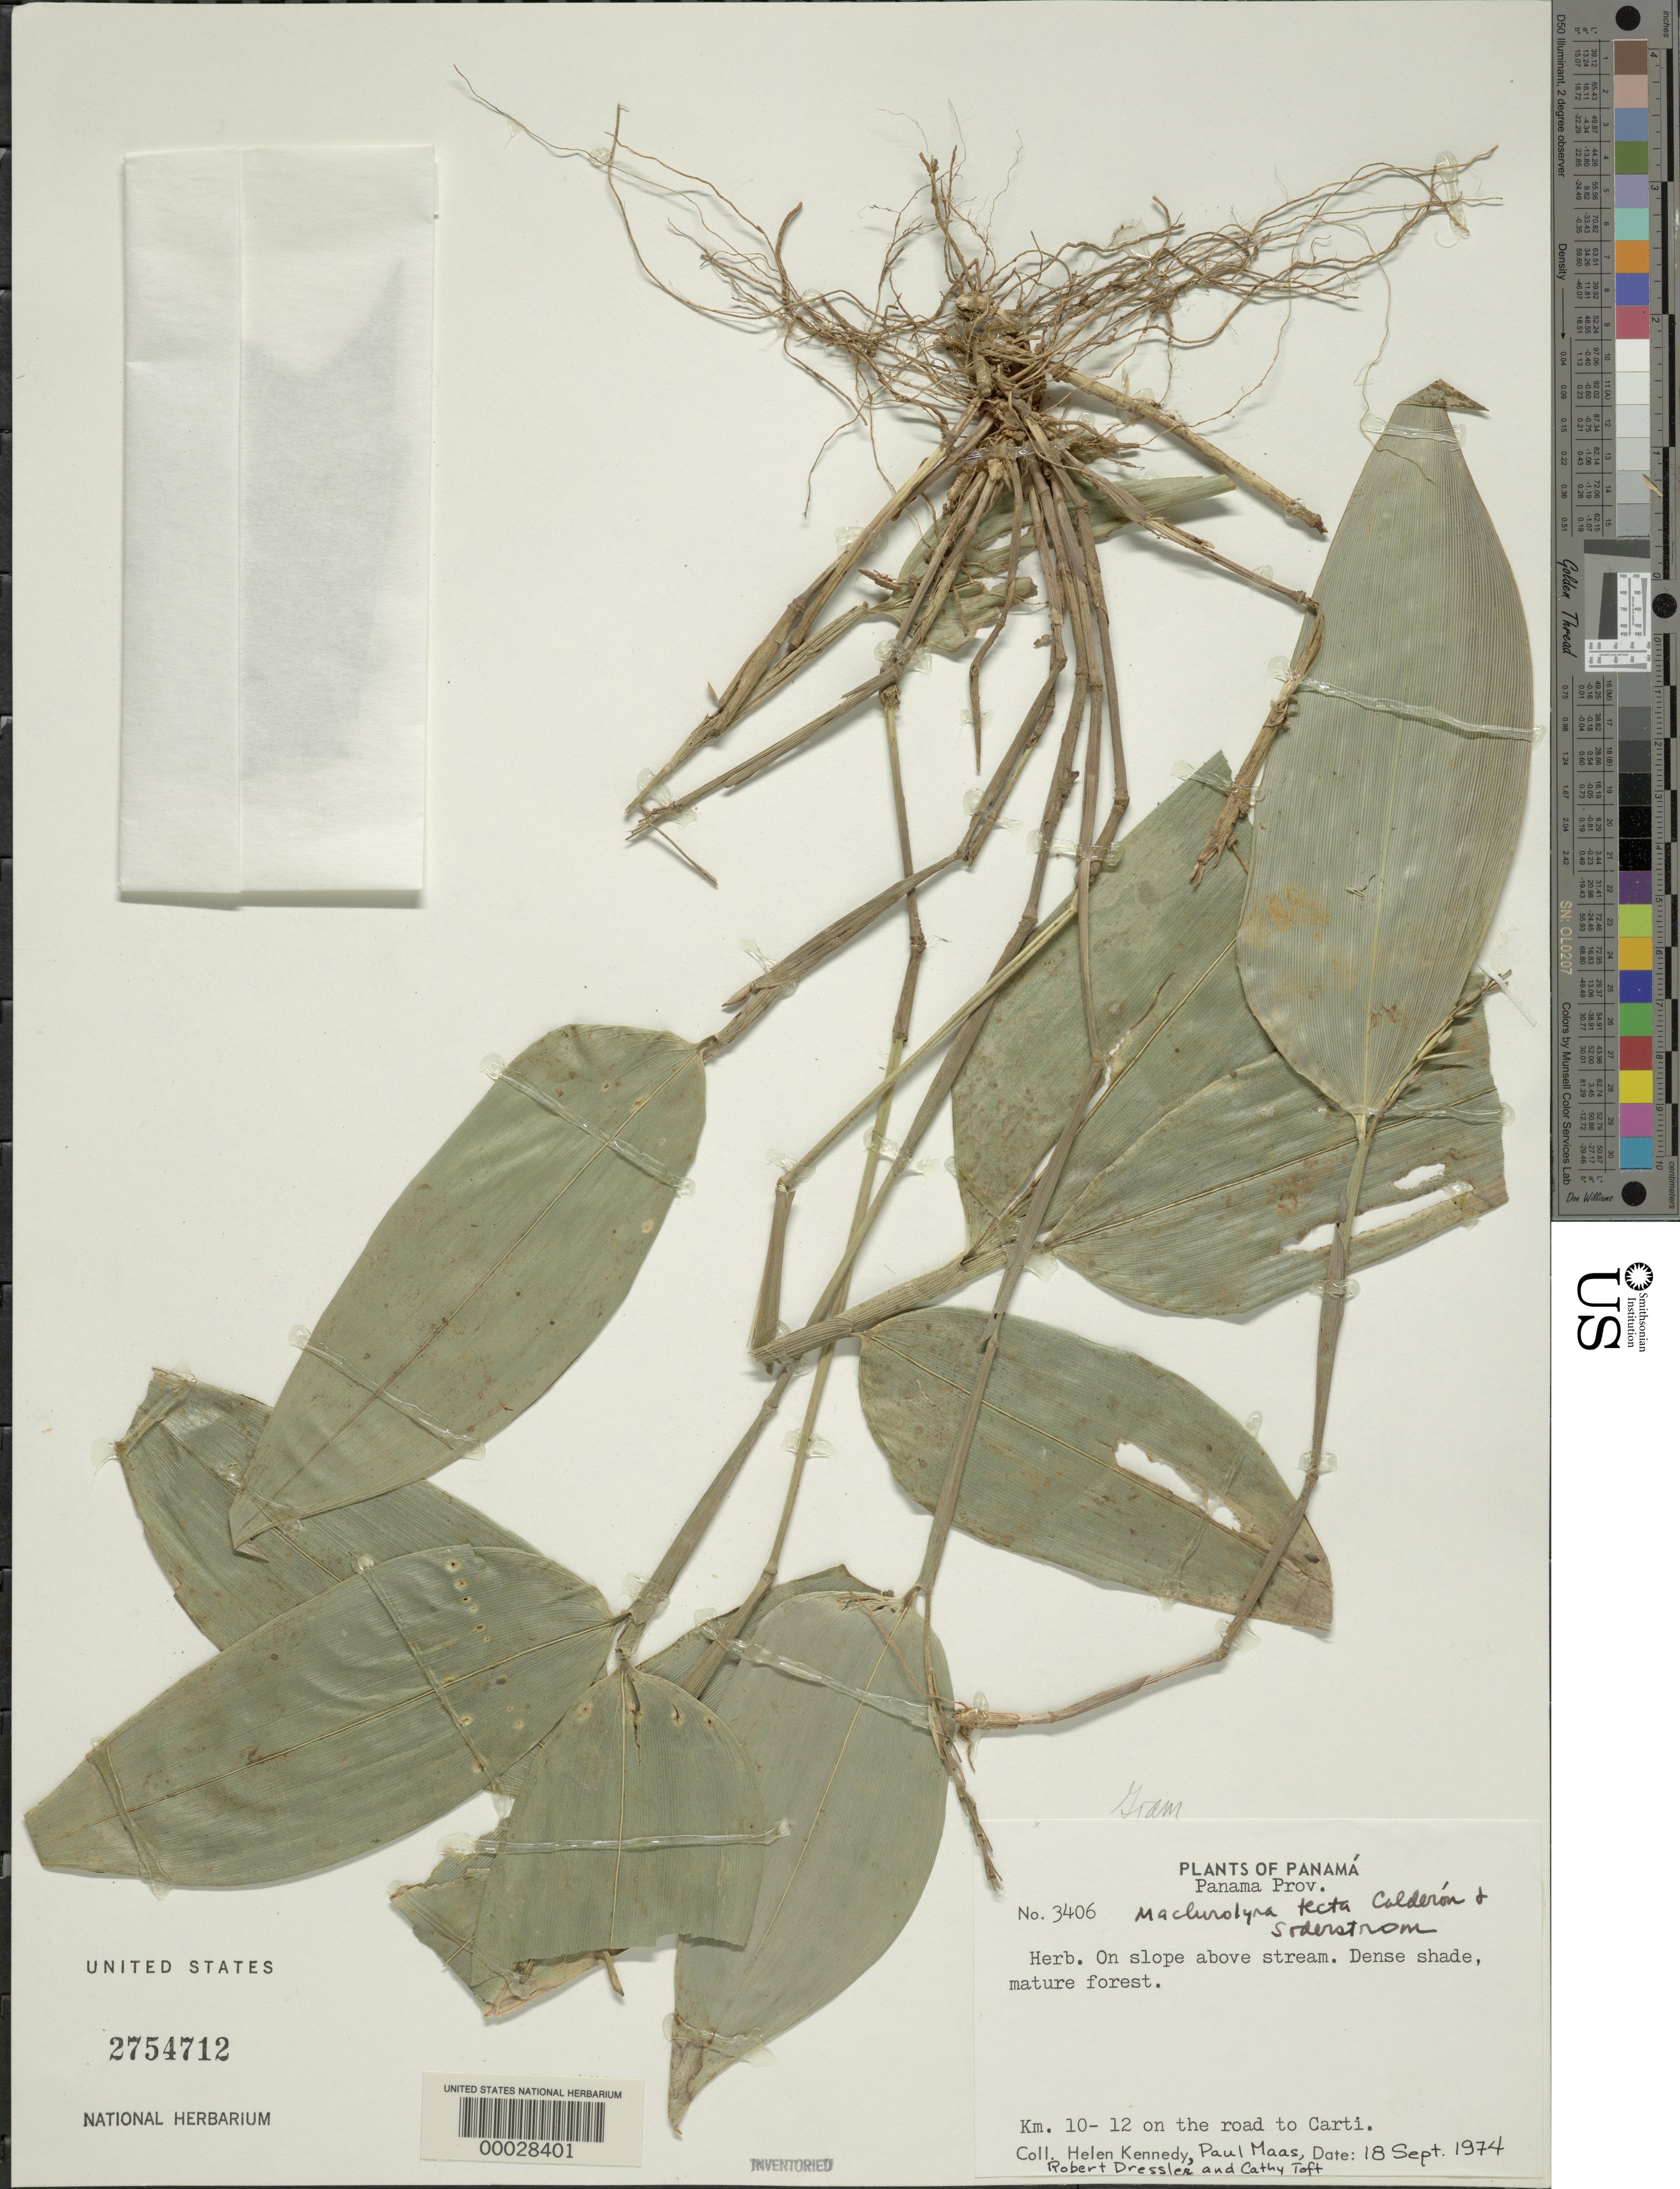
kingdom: Plantae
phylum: Tracheophyta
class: Liliopsida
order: Poales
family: Poaceae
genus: Leptaspis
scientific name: Leptaspis zeylanica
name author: Nees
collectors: H. Kennedy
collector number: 3406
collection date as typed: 18 Sep 1974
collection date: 1974-09-18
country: Panama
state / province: Panamá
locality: Km. 10-12, road to Carti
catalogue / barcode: US 2754712